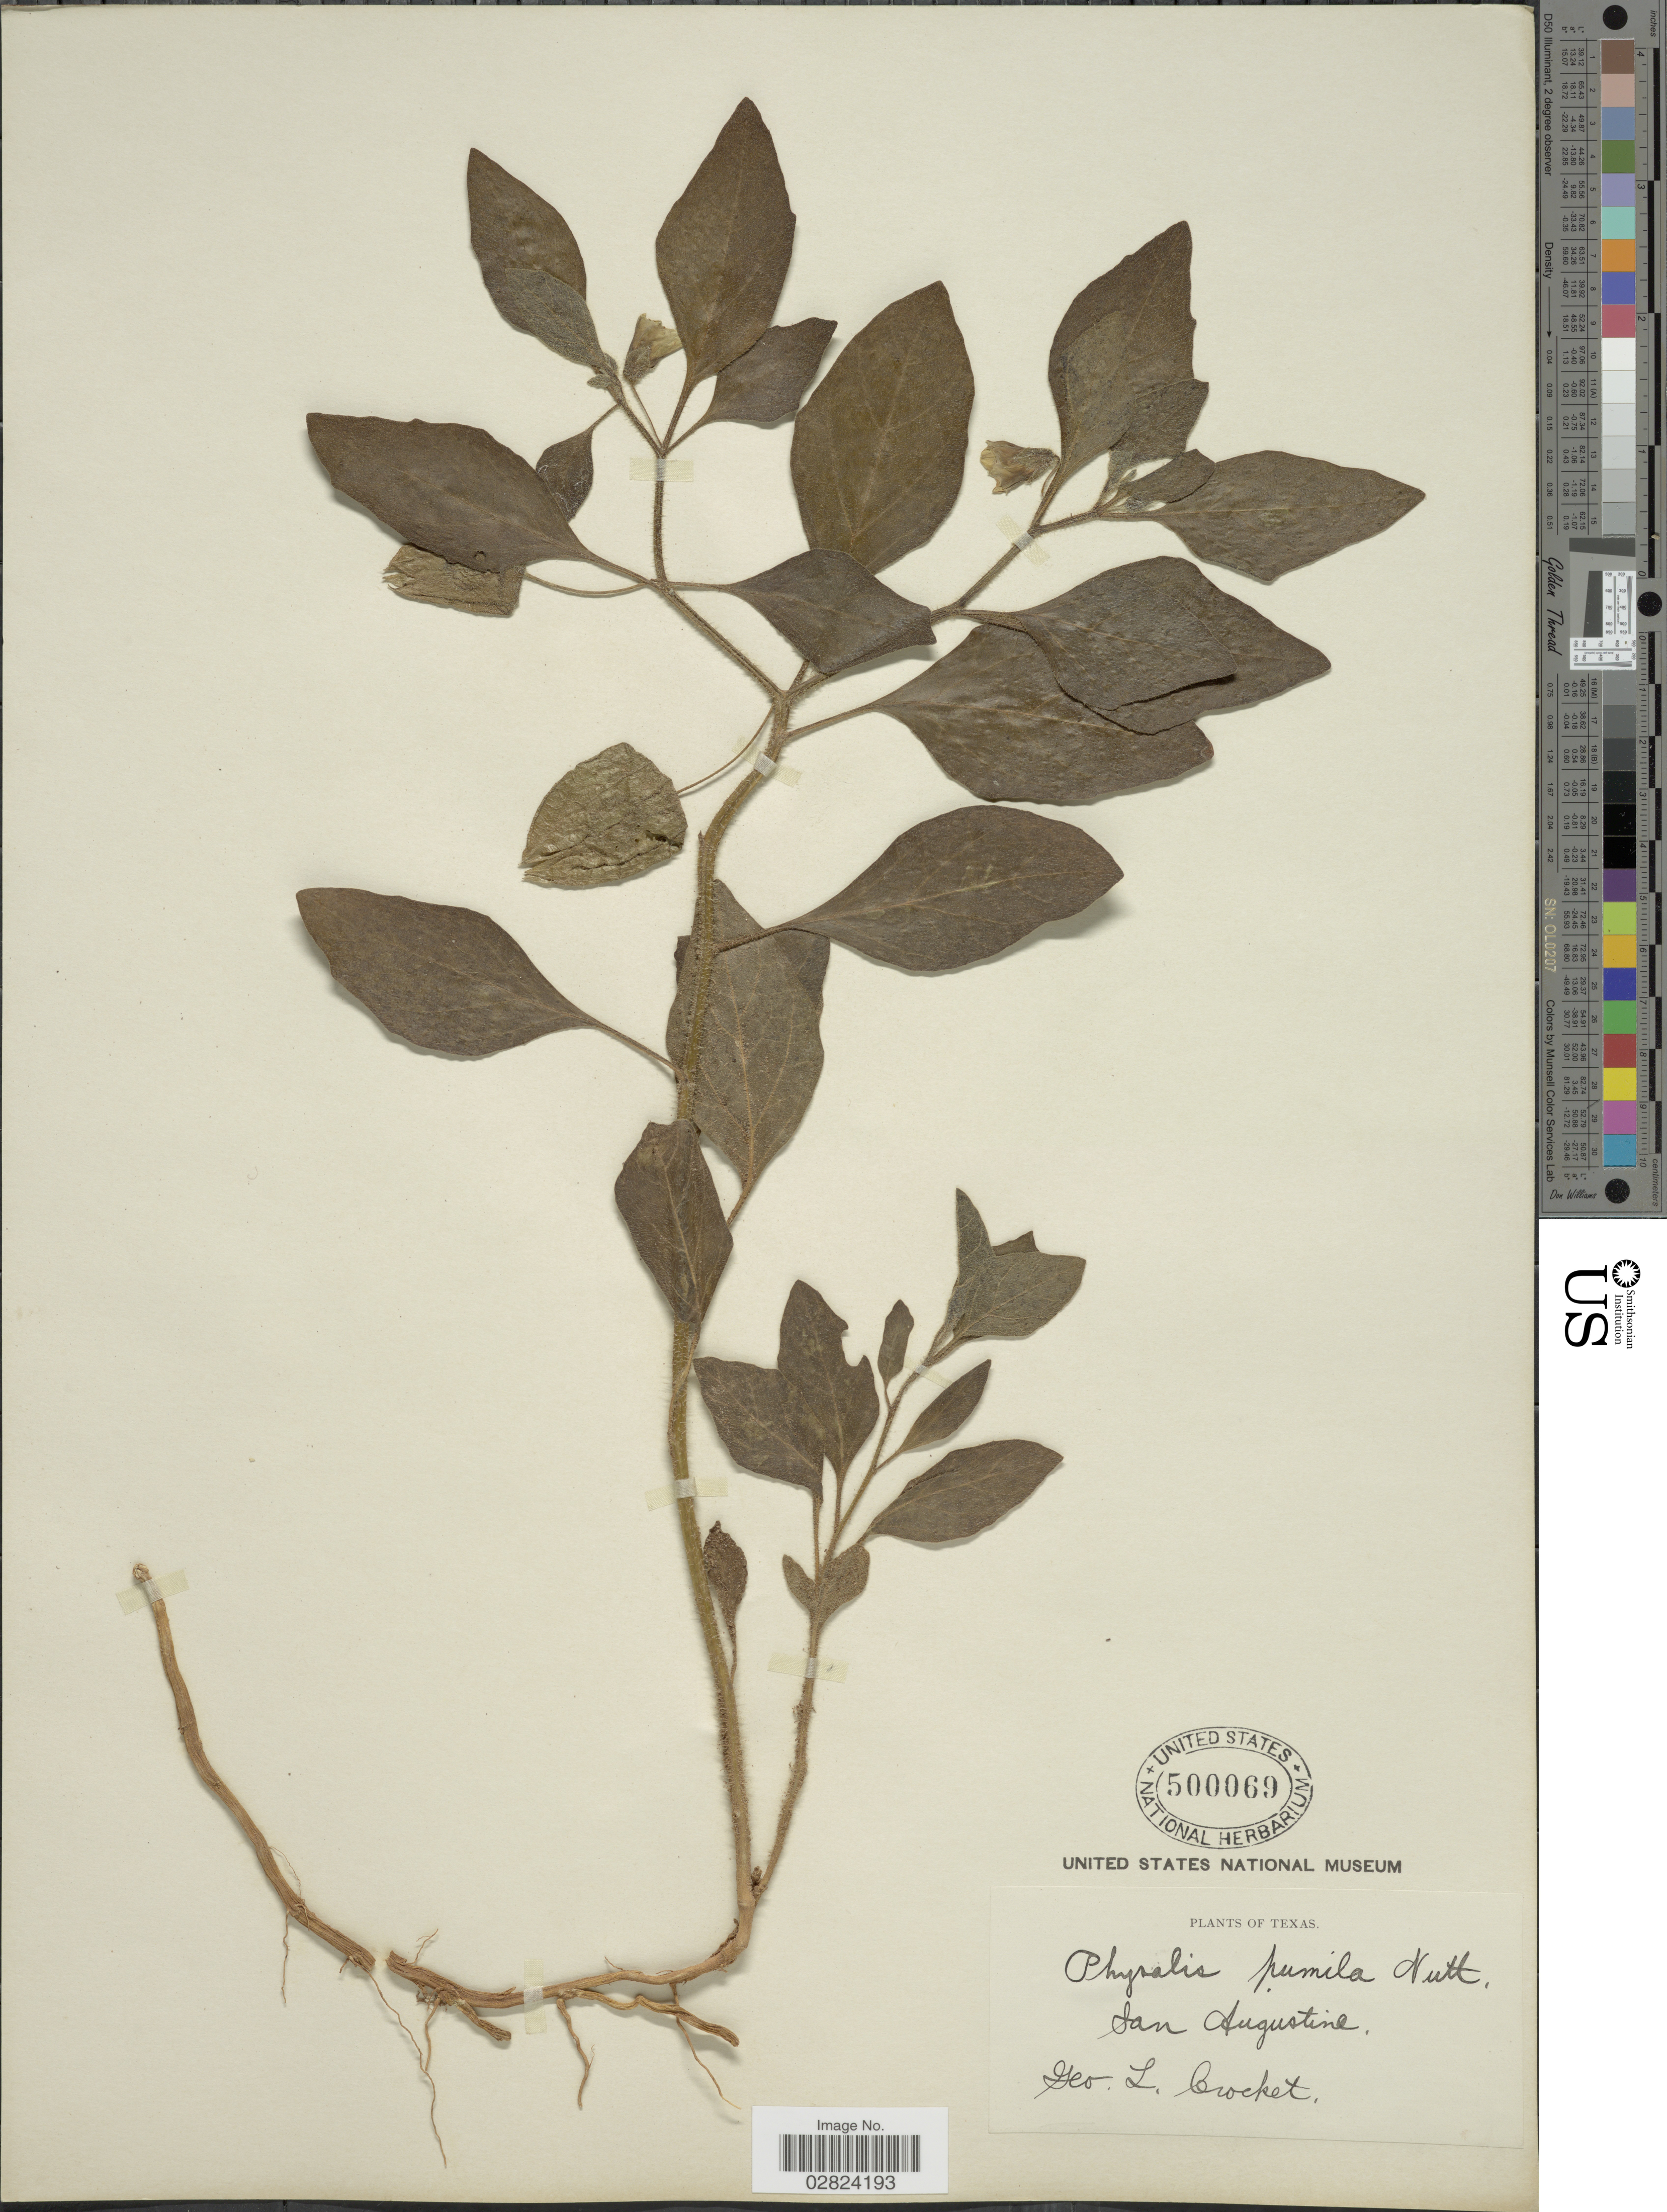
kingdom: Plantae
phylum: Tracheophyta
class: Magnoliopsida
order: Solanales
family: Solanaceae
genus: Physalis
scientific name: Physalis pumila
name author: Nutt.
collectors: G. Crocket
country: United States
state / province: Texas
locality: San Augustine.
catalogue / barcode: US 500069